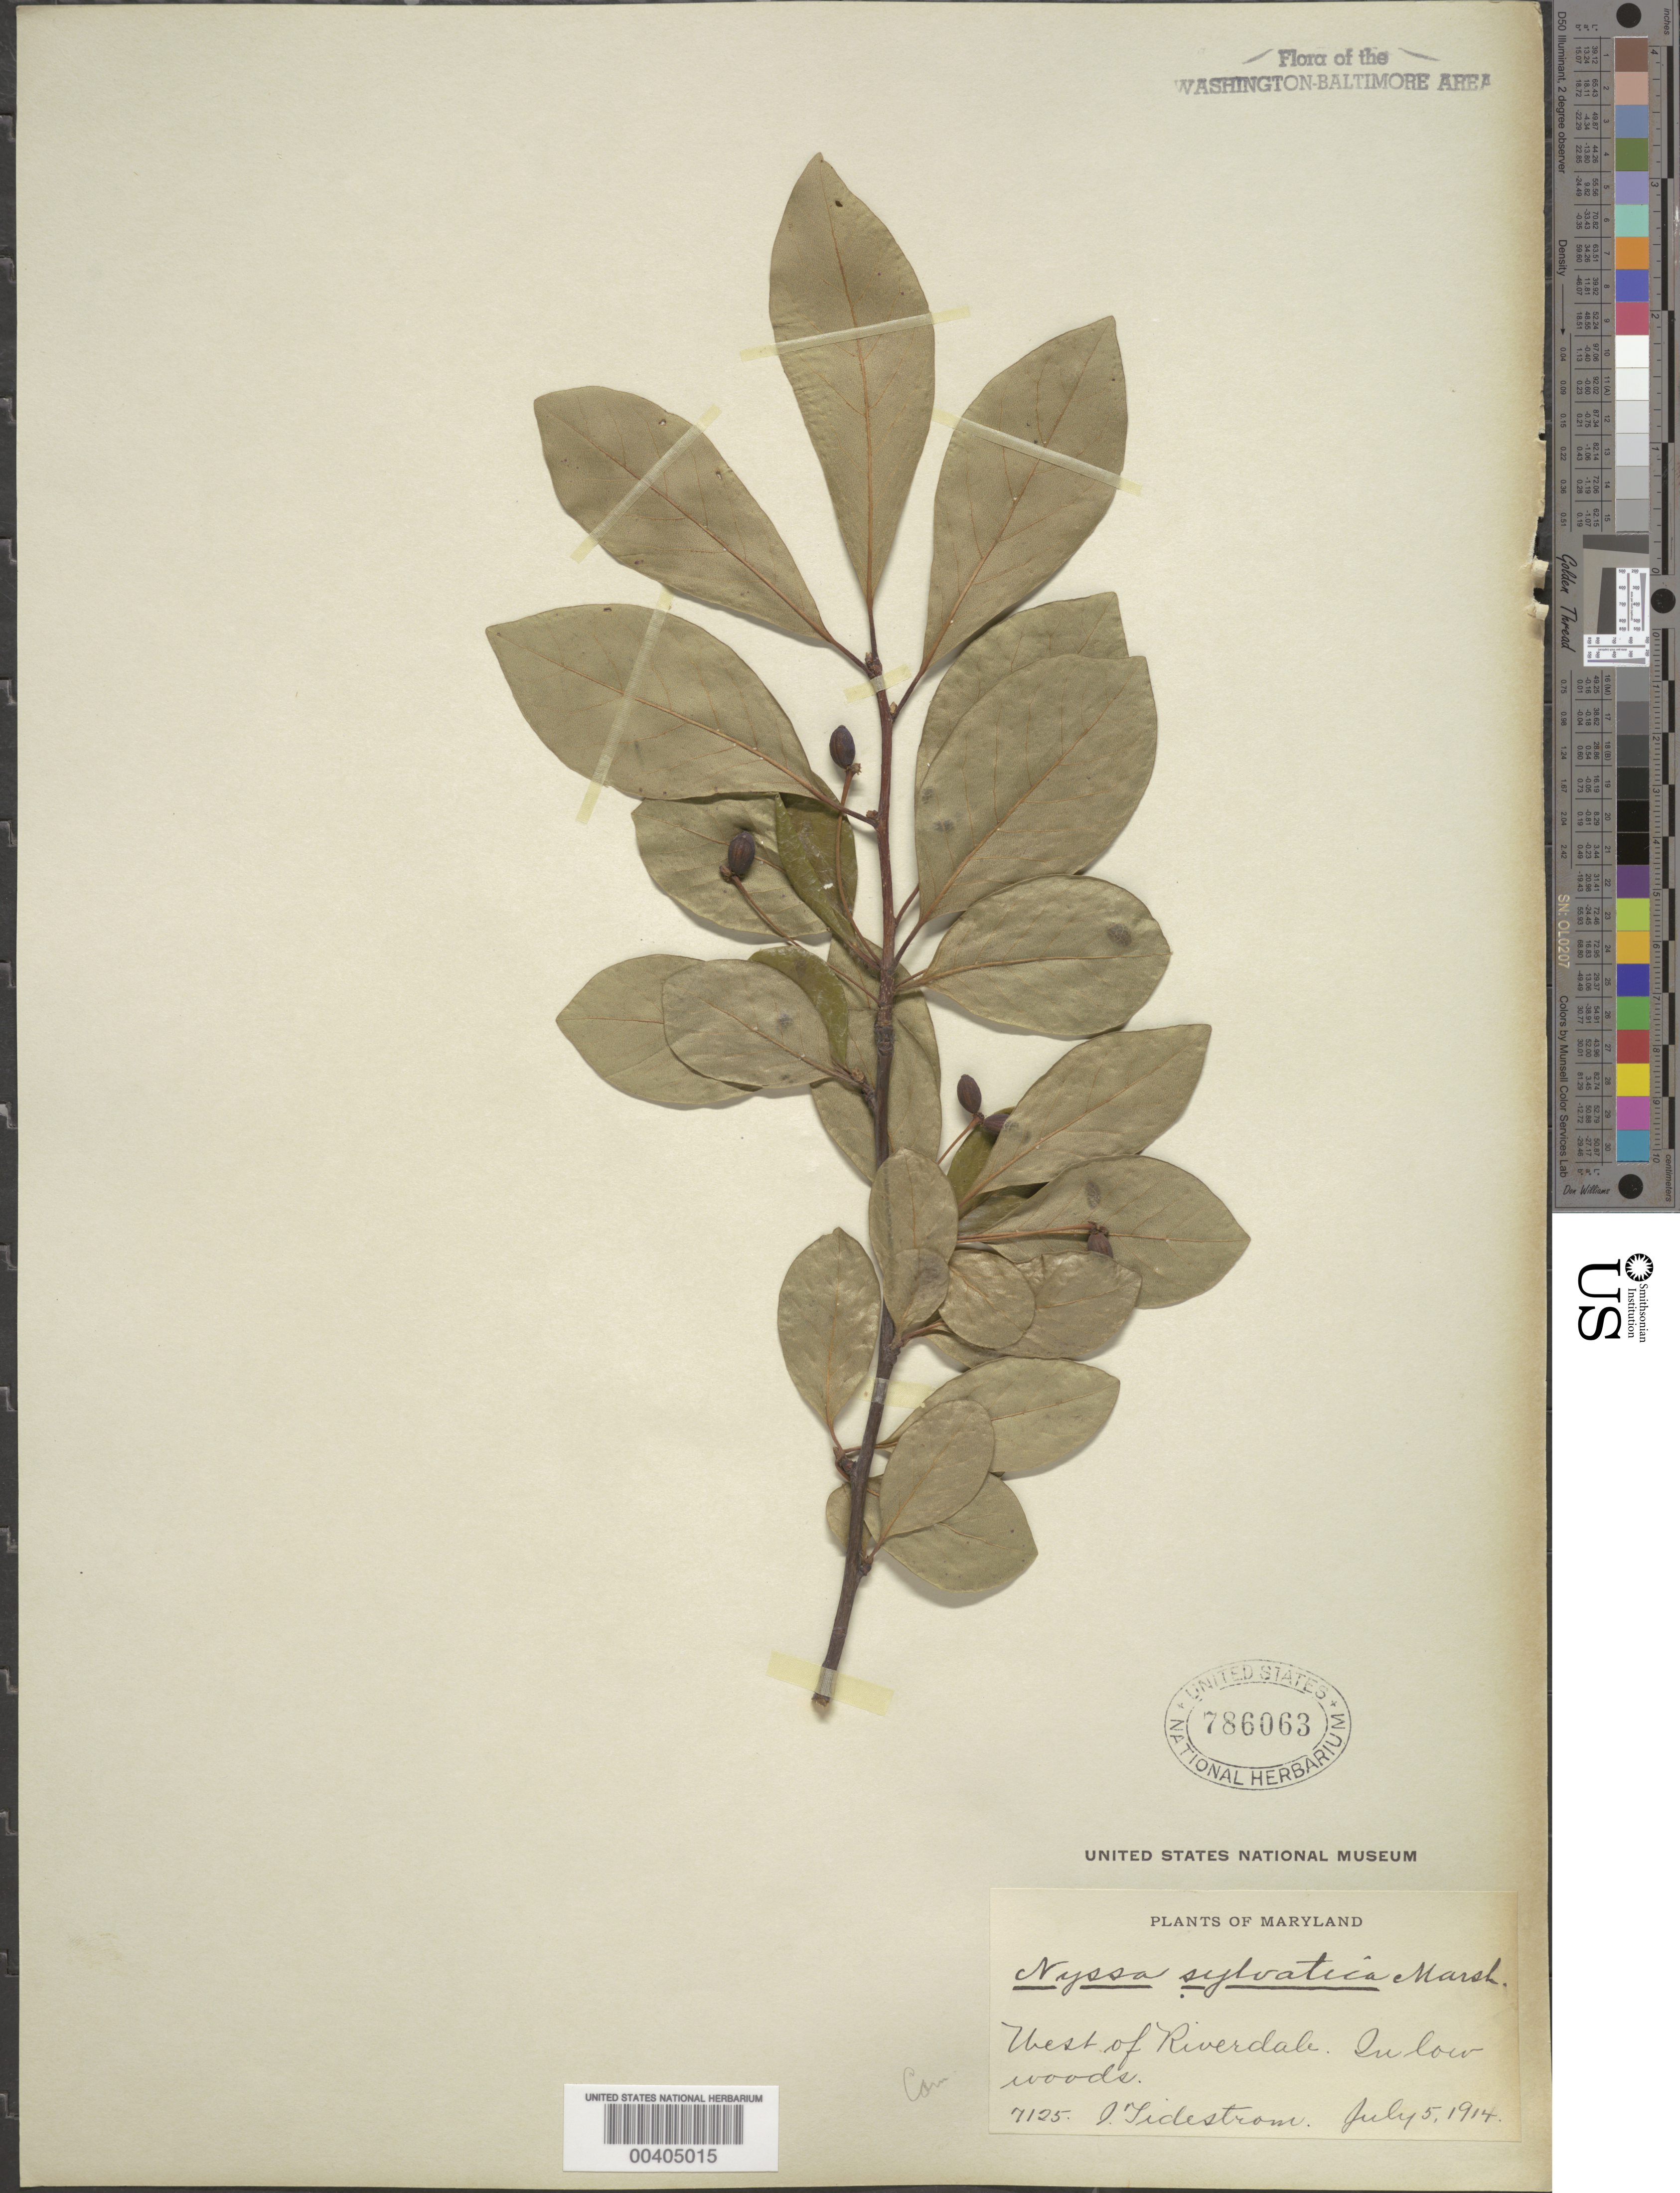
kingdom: Plantae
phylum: Tracheophyta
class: Magnoliopsida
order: Cornales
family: Nyssaceae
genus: Nyssa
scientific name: Nyssa sylvatica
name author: Marshall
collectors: I. F. Tidestrom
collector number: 7125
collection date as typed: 05 Jul 1914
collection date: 1914-07-05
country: United States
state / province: Maryland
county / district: Prince George's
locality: W of Riverdale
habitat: In low woods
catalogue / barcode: US 786063